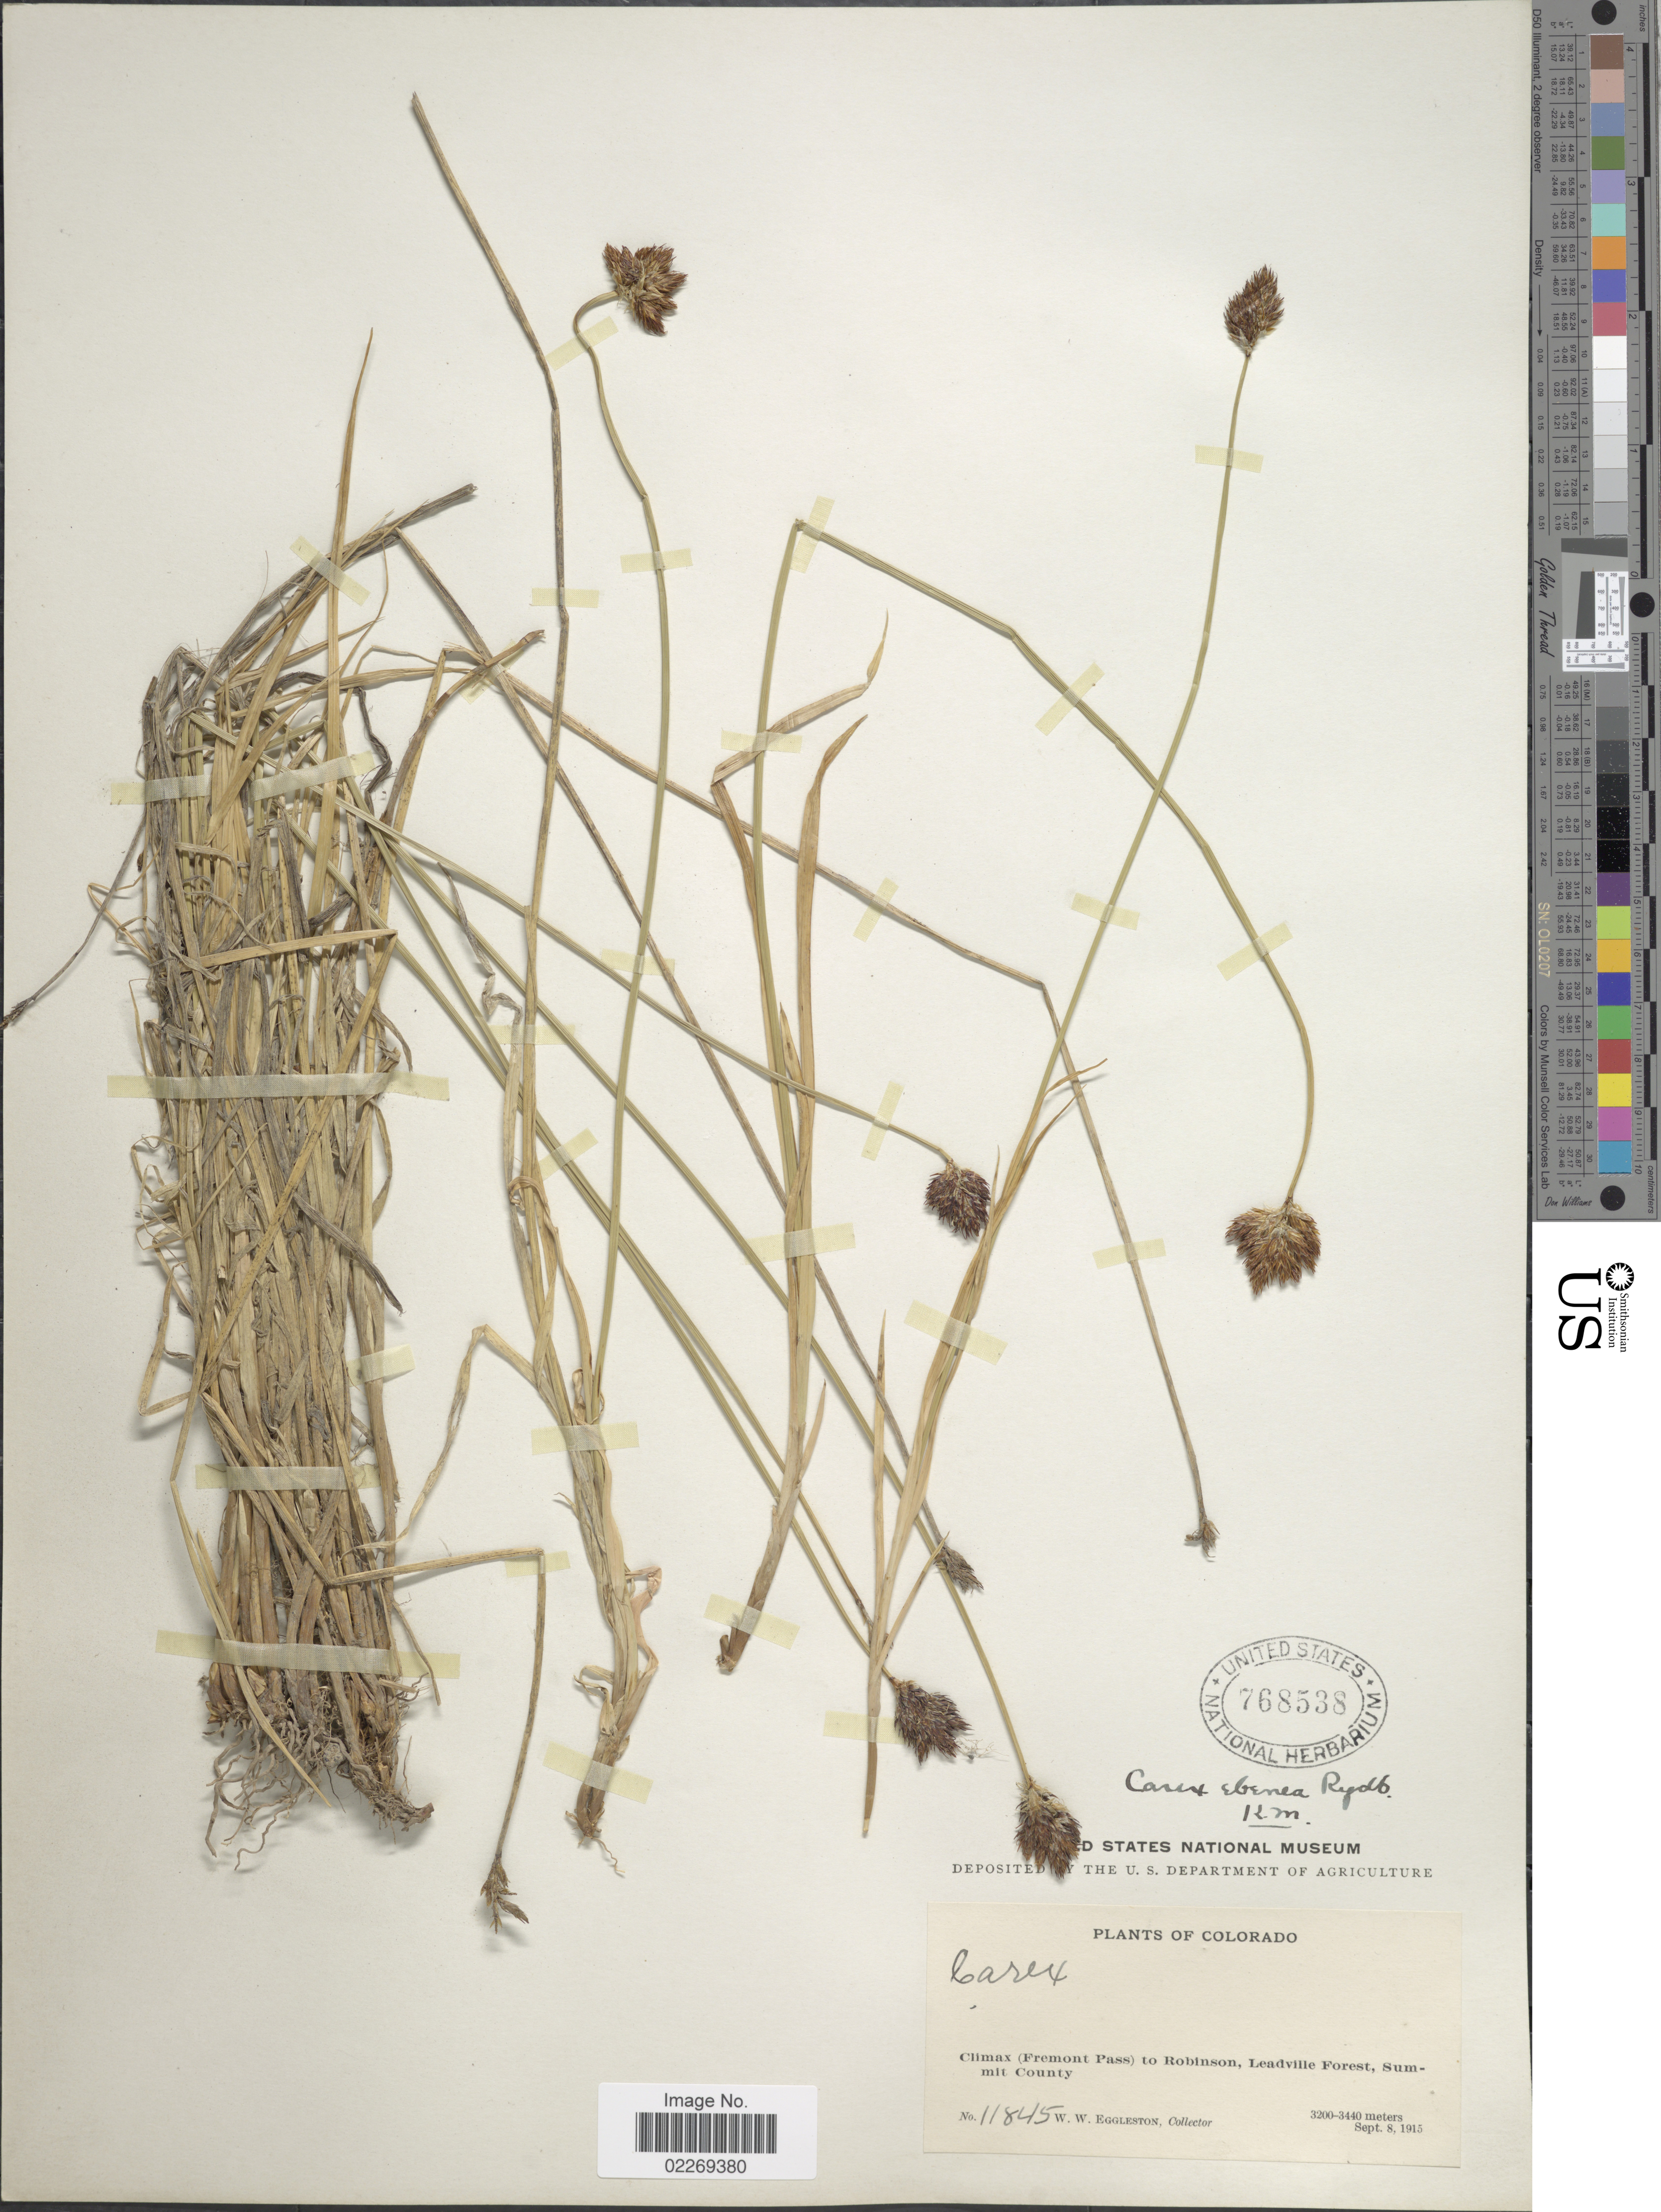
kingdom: Plantae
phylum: Tracheophyta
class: Liliopsida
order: Poales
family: Cyperaceae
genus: Carex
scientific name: Carex ebenea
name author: Rydb.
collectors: W. W. Eggleston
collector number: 11845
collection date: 1915-09-08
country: United States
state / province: Colorado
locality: Climax (Fremont Pass) to Robinson, Leadville Forest, Summit County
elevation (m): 3200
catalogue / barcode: US 768538